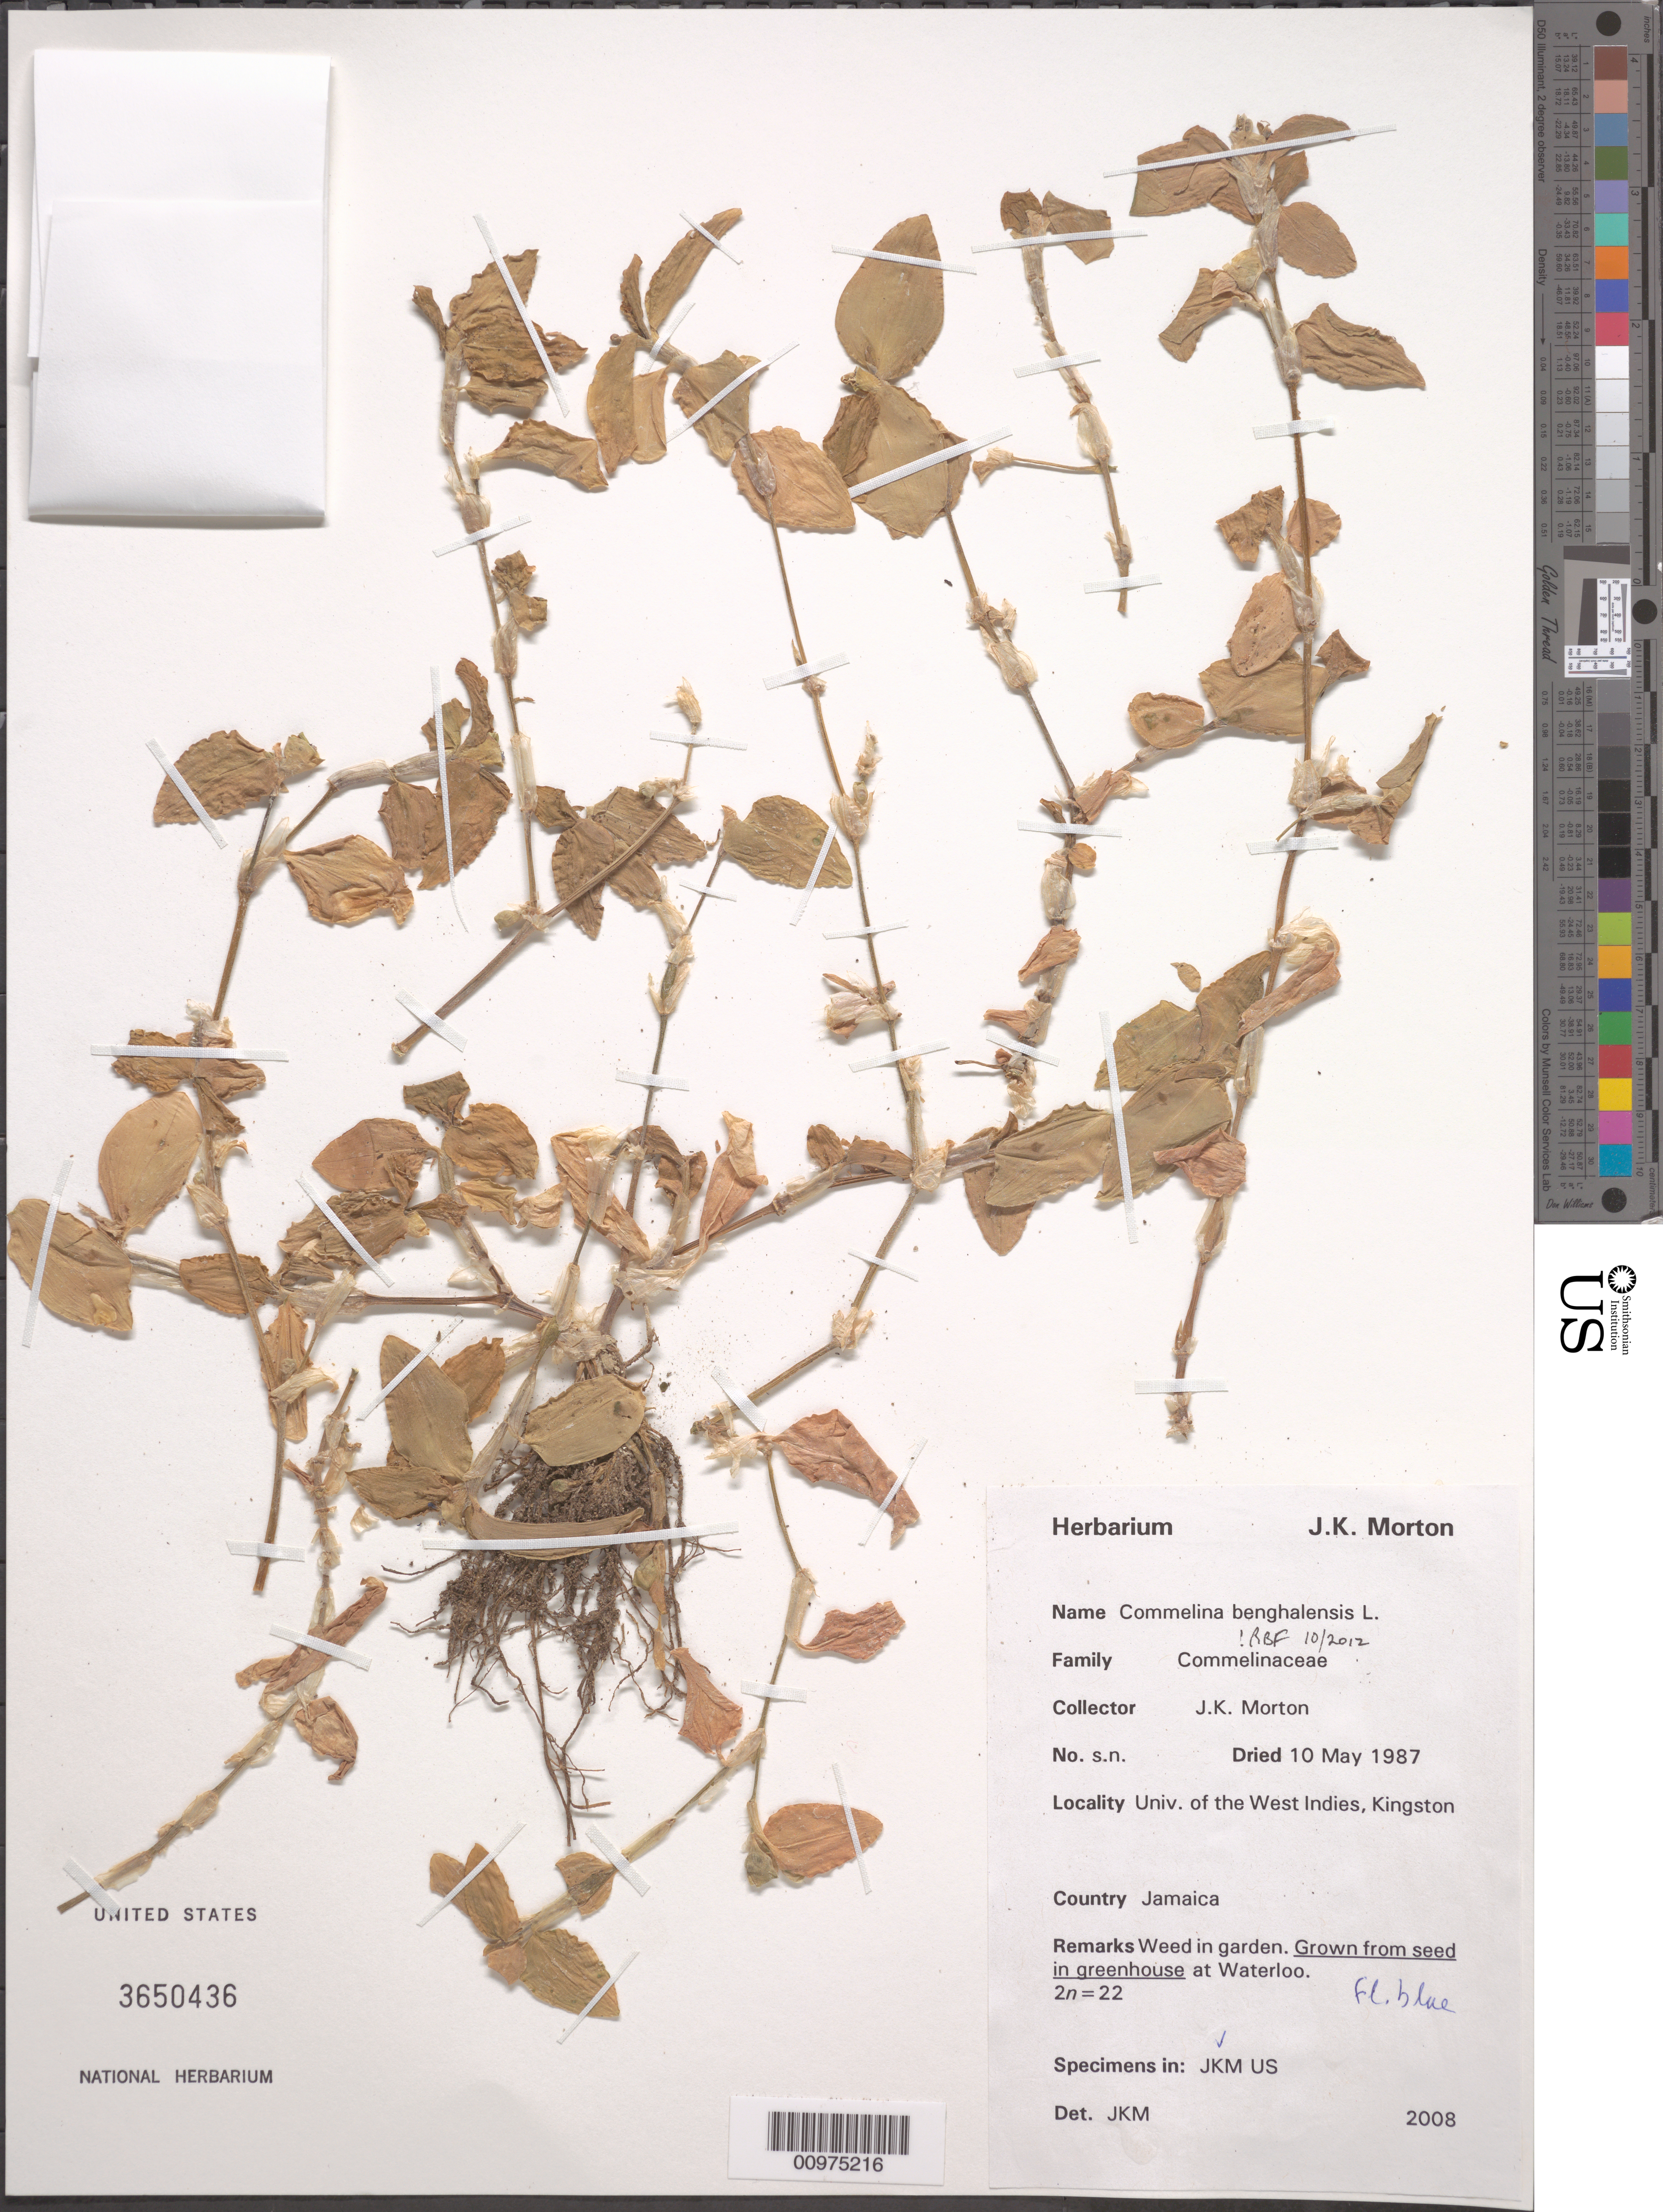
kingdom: Plantae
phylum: Tracheophyta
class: Liliopsida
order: Commelinales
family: Commelinaceae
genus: Commelina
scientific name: Commelina benghalensis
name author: L.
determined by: Faden, Robert B., (US), Smithsonian Institution - National Museum of Natural History (UNITED STATES)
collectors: J. K. Morton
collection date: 1987-05-10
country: Jamaica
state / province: Kingston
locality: Univ. of the West Indies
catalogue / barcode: US 3650436